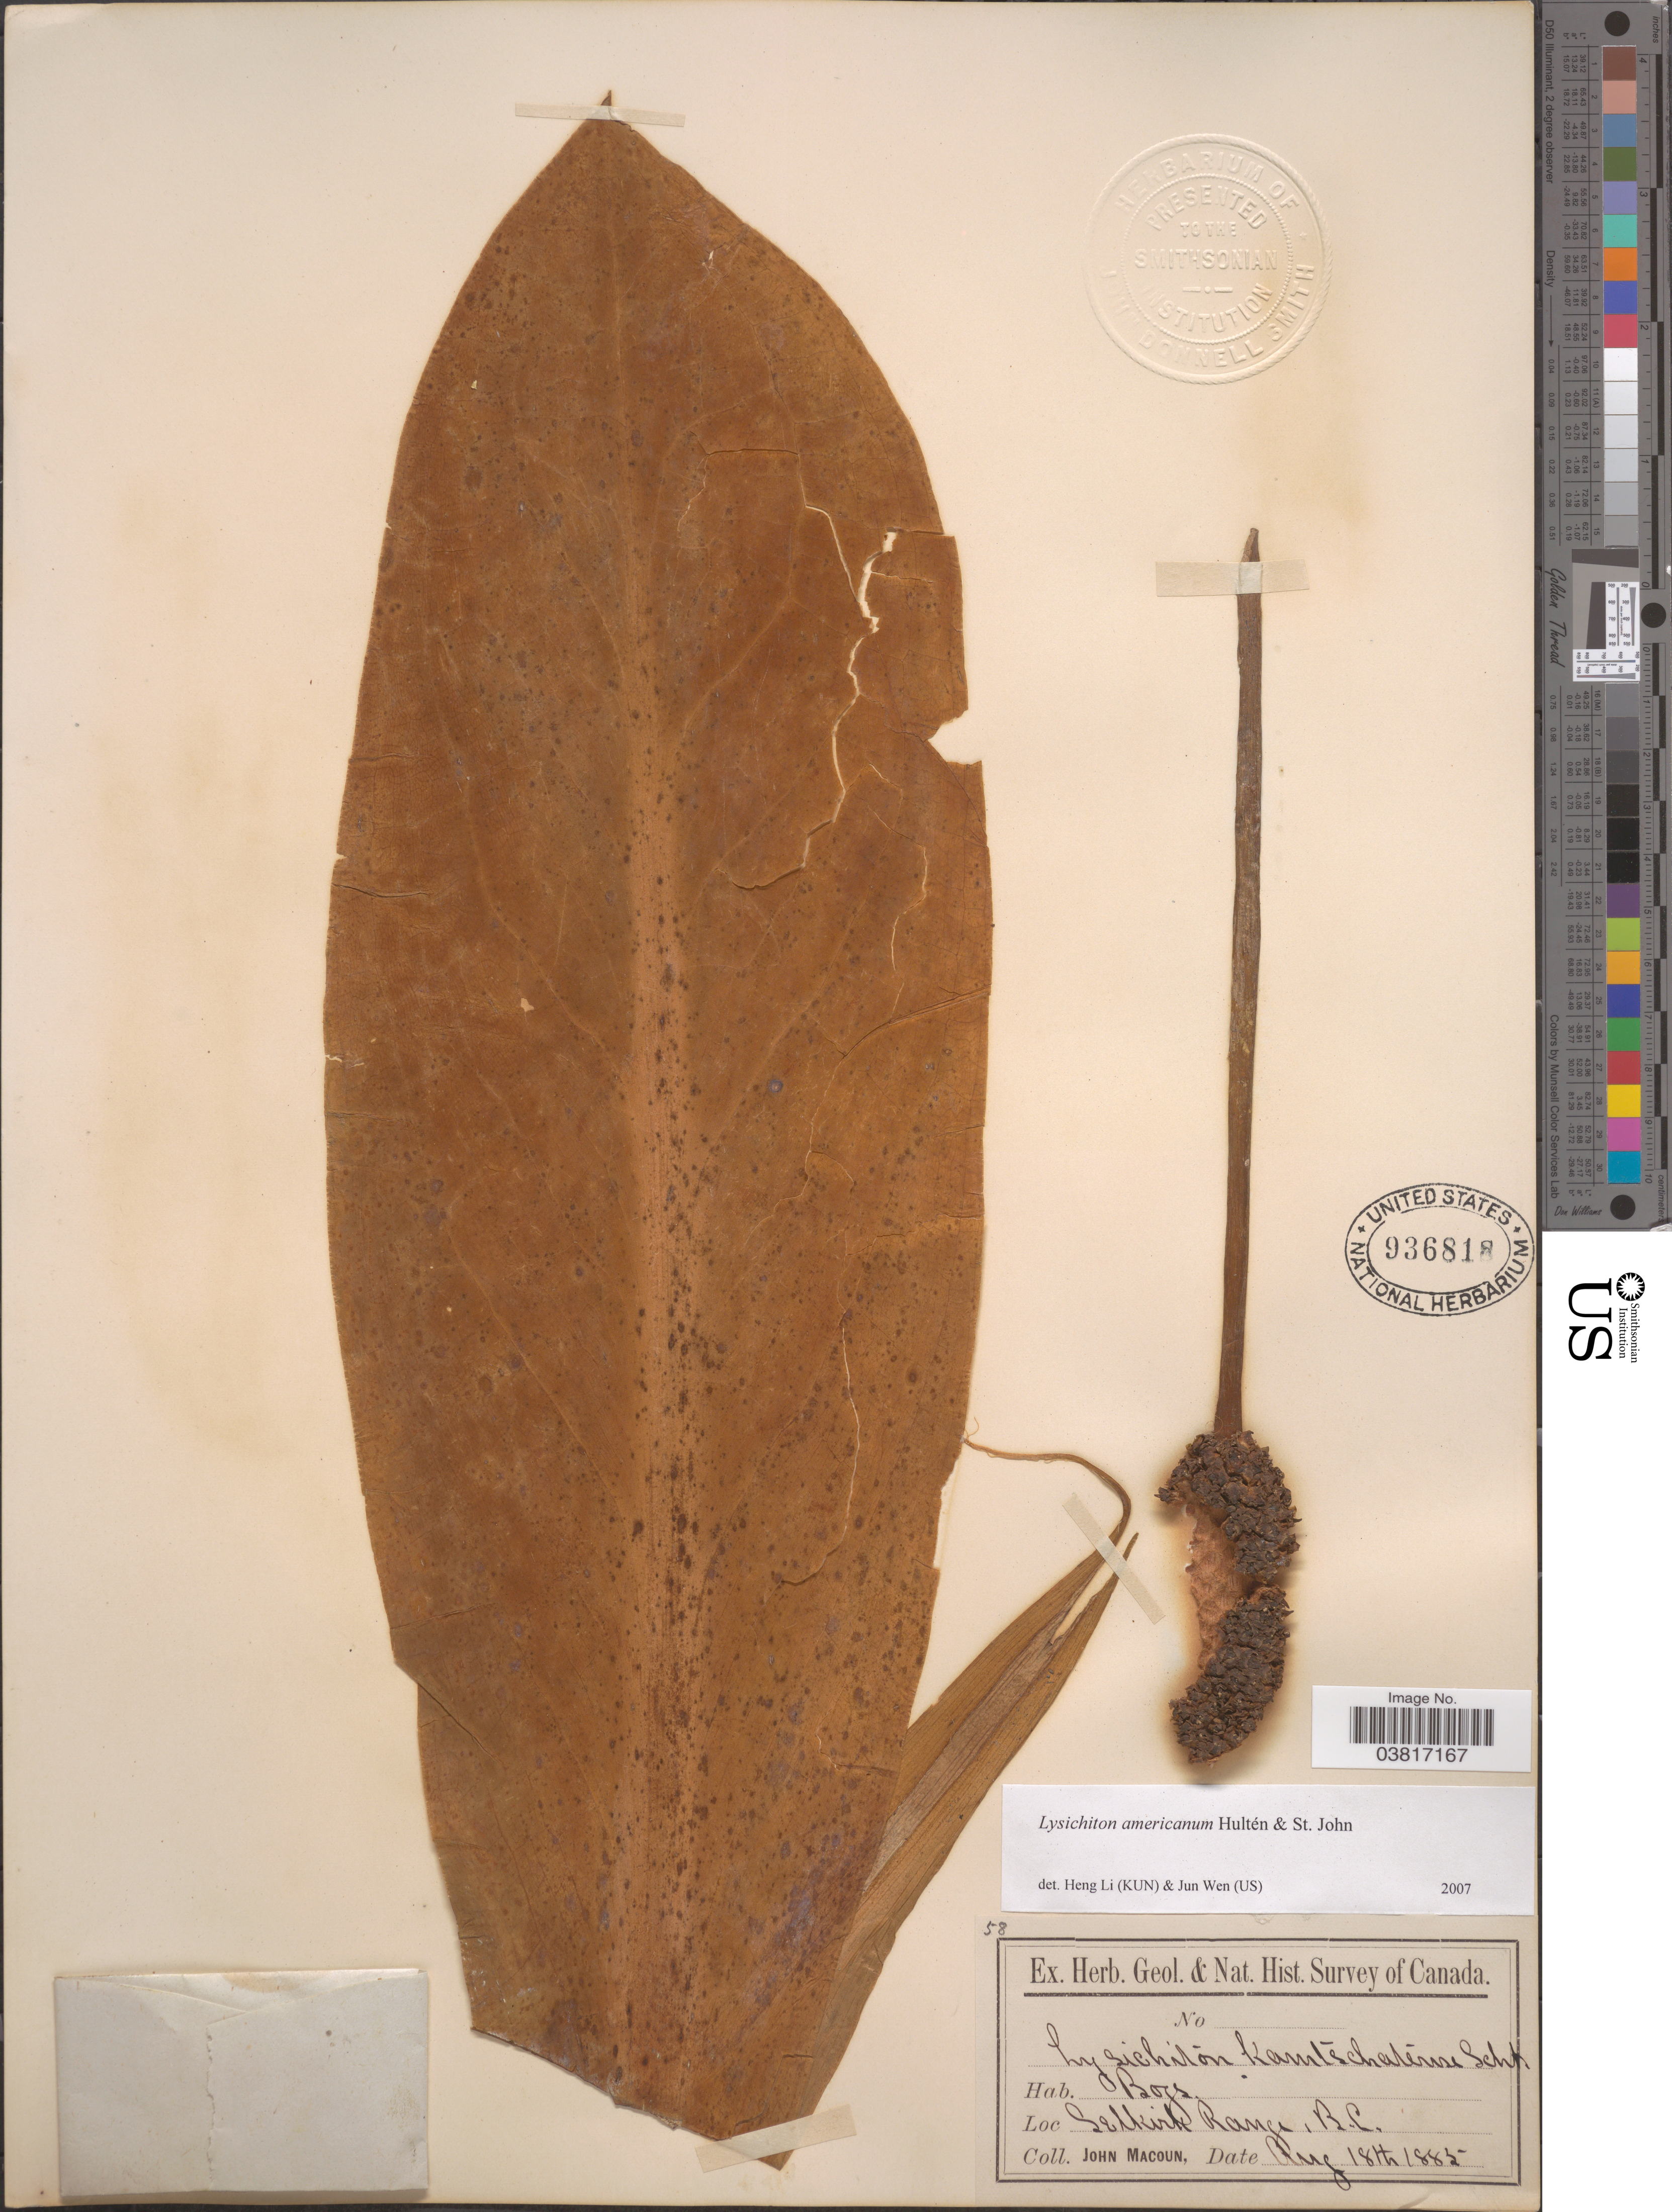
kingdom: Plantae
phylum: Tracheophyta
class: Liliopsida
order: Alismatales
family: Araceae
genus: Lysichiton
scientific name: Lysichiton americanus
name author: Hultén & H. St. John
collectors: J. Macoun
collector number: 58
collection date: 1885-08-18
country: Canada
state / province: British Columbia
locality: Selkirk Range.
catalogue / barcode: US 936818